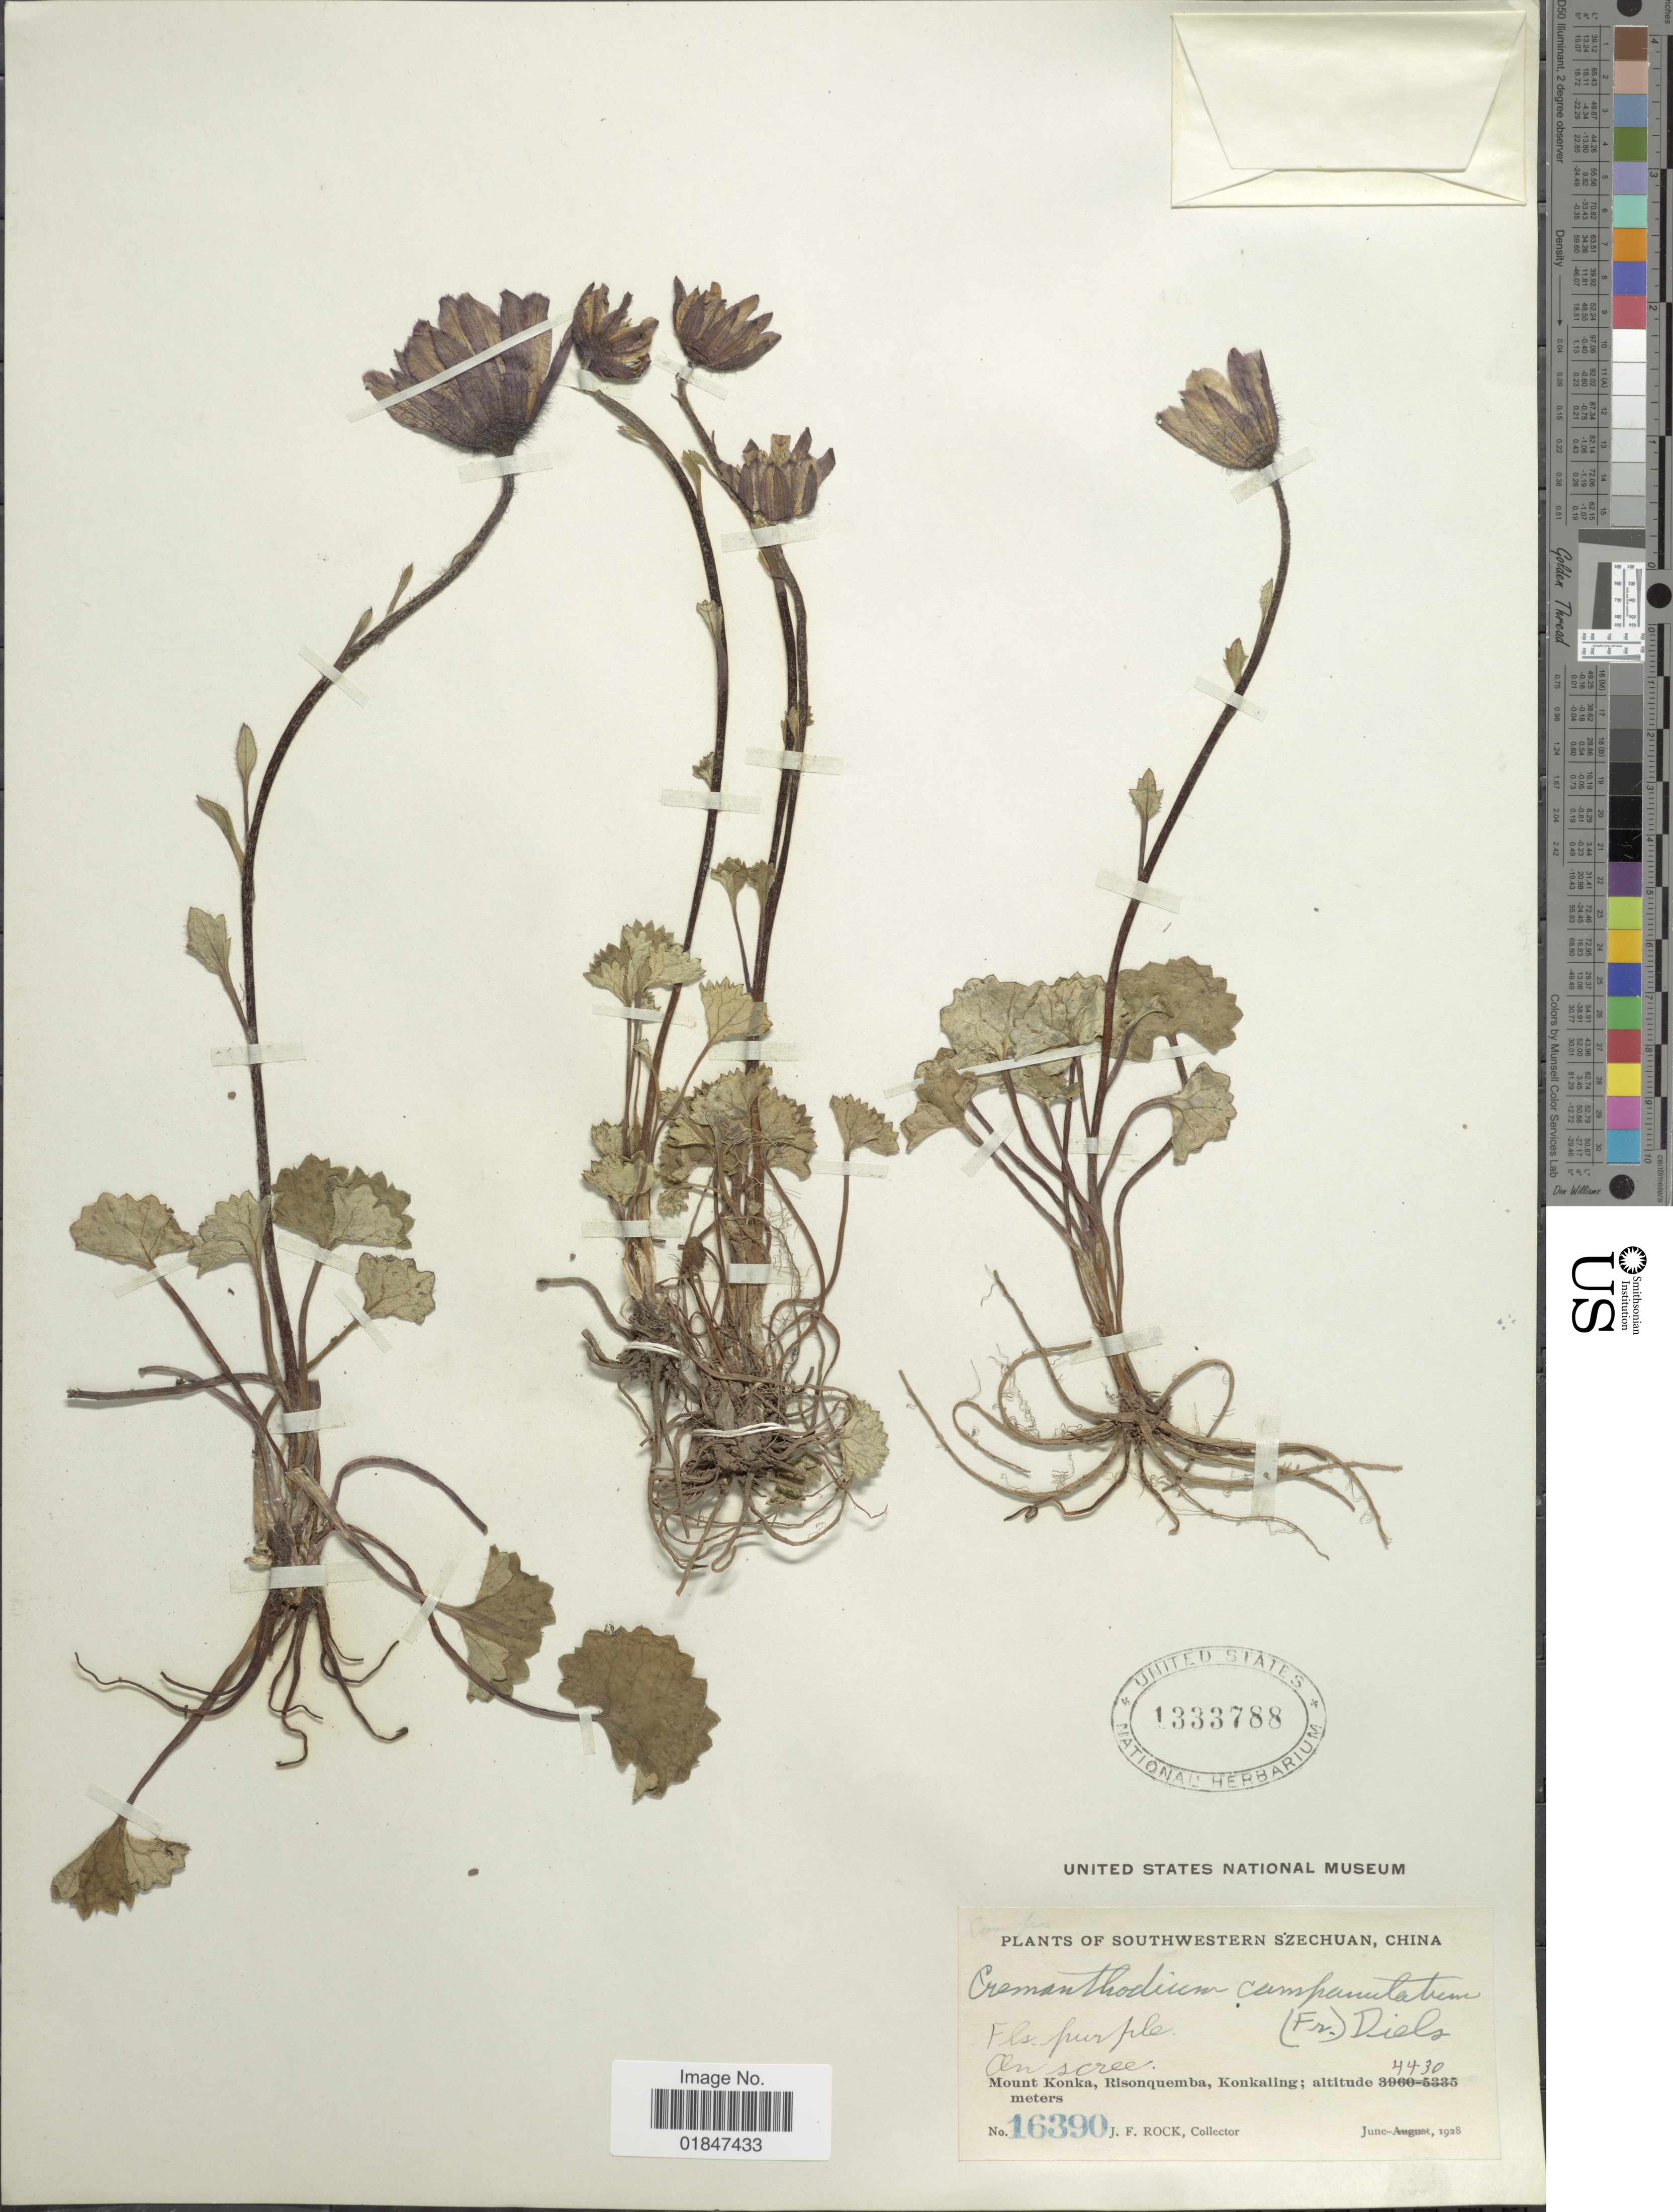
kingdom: Plantae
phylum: Tracheophyta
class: Magnoliopsida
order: Asterales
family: Asteraceae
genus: Cremanthodium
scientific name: Cremanthodium campanulatum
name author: Diels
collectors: J. Rock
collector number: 16390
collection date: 1928-06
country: China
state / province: Sichuan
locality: Southwestern Szechuan, Mount Konka, Risonquemba, Konkaling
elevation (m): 4430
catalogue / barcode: US 1333788